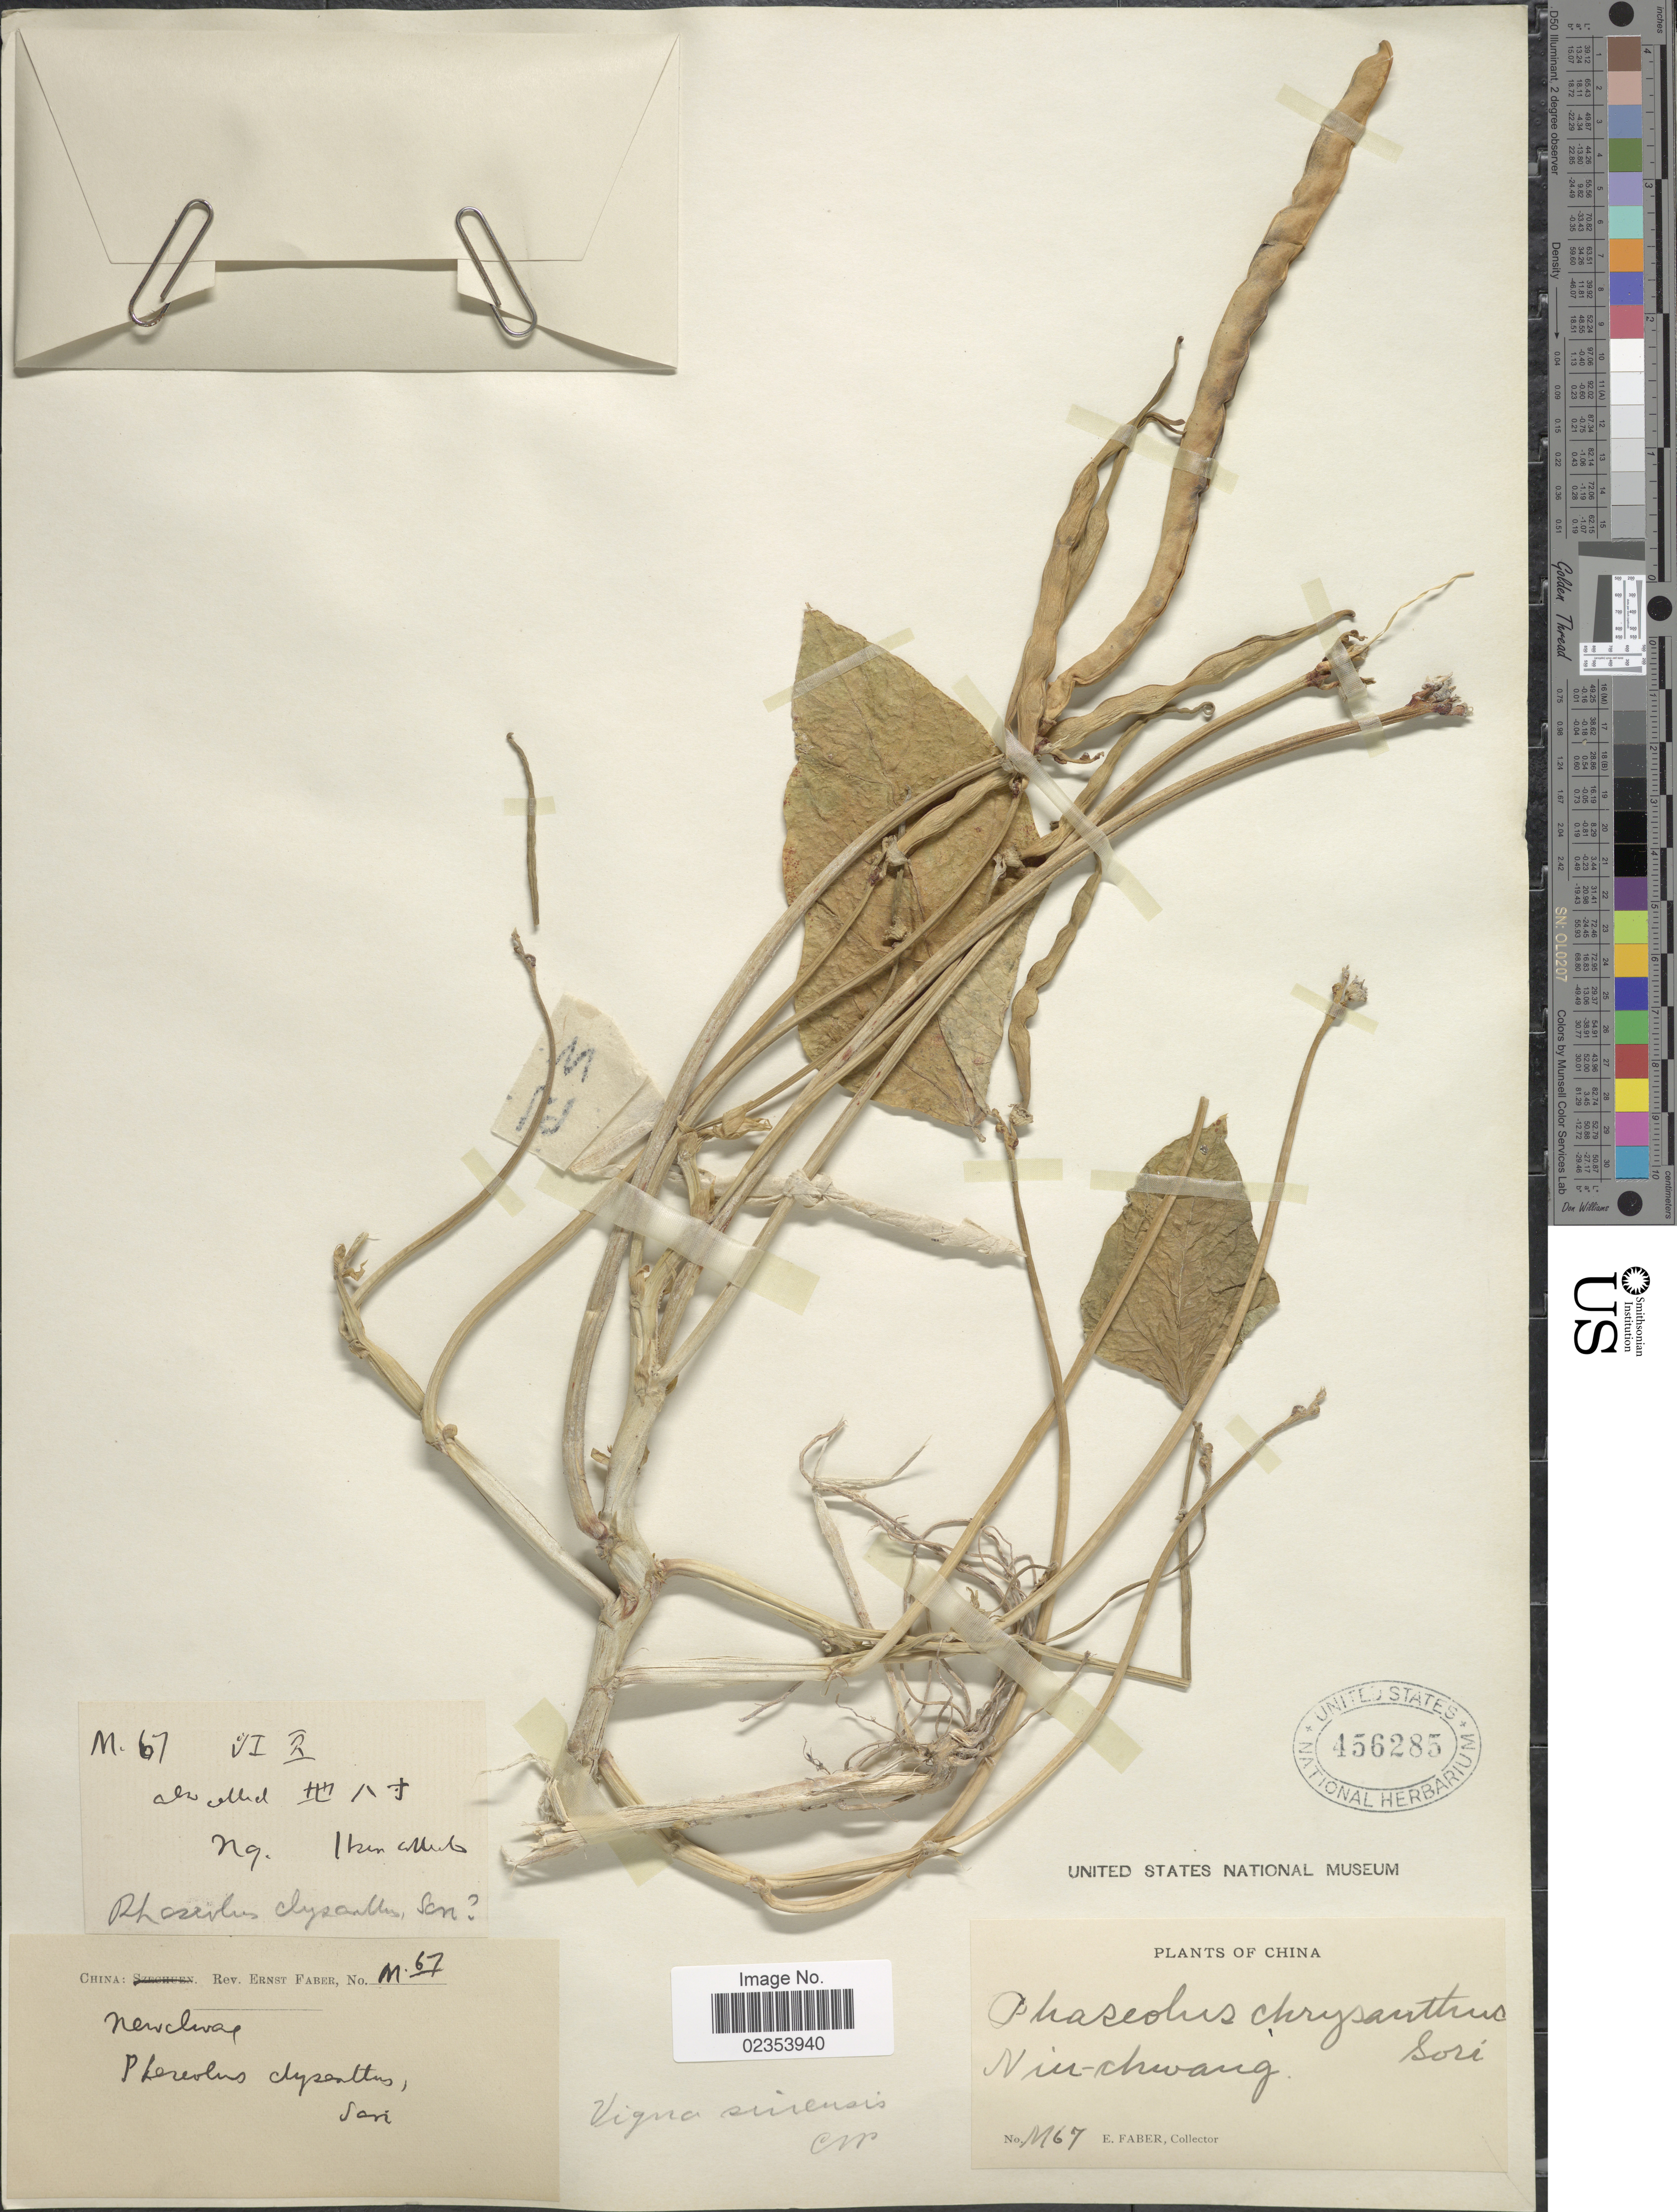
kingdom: Plantae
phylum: Tracheophyta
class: Magnoliopsida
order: Fabales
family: Fabaceae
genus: Vigna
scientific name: Vigna unguiculata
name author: (L.) Walp.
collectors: E. Faber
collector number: M67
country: China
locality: Niu-chwang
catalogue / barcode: US 456285